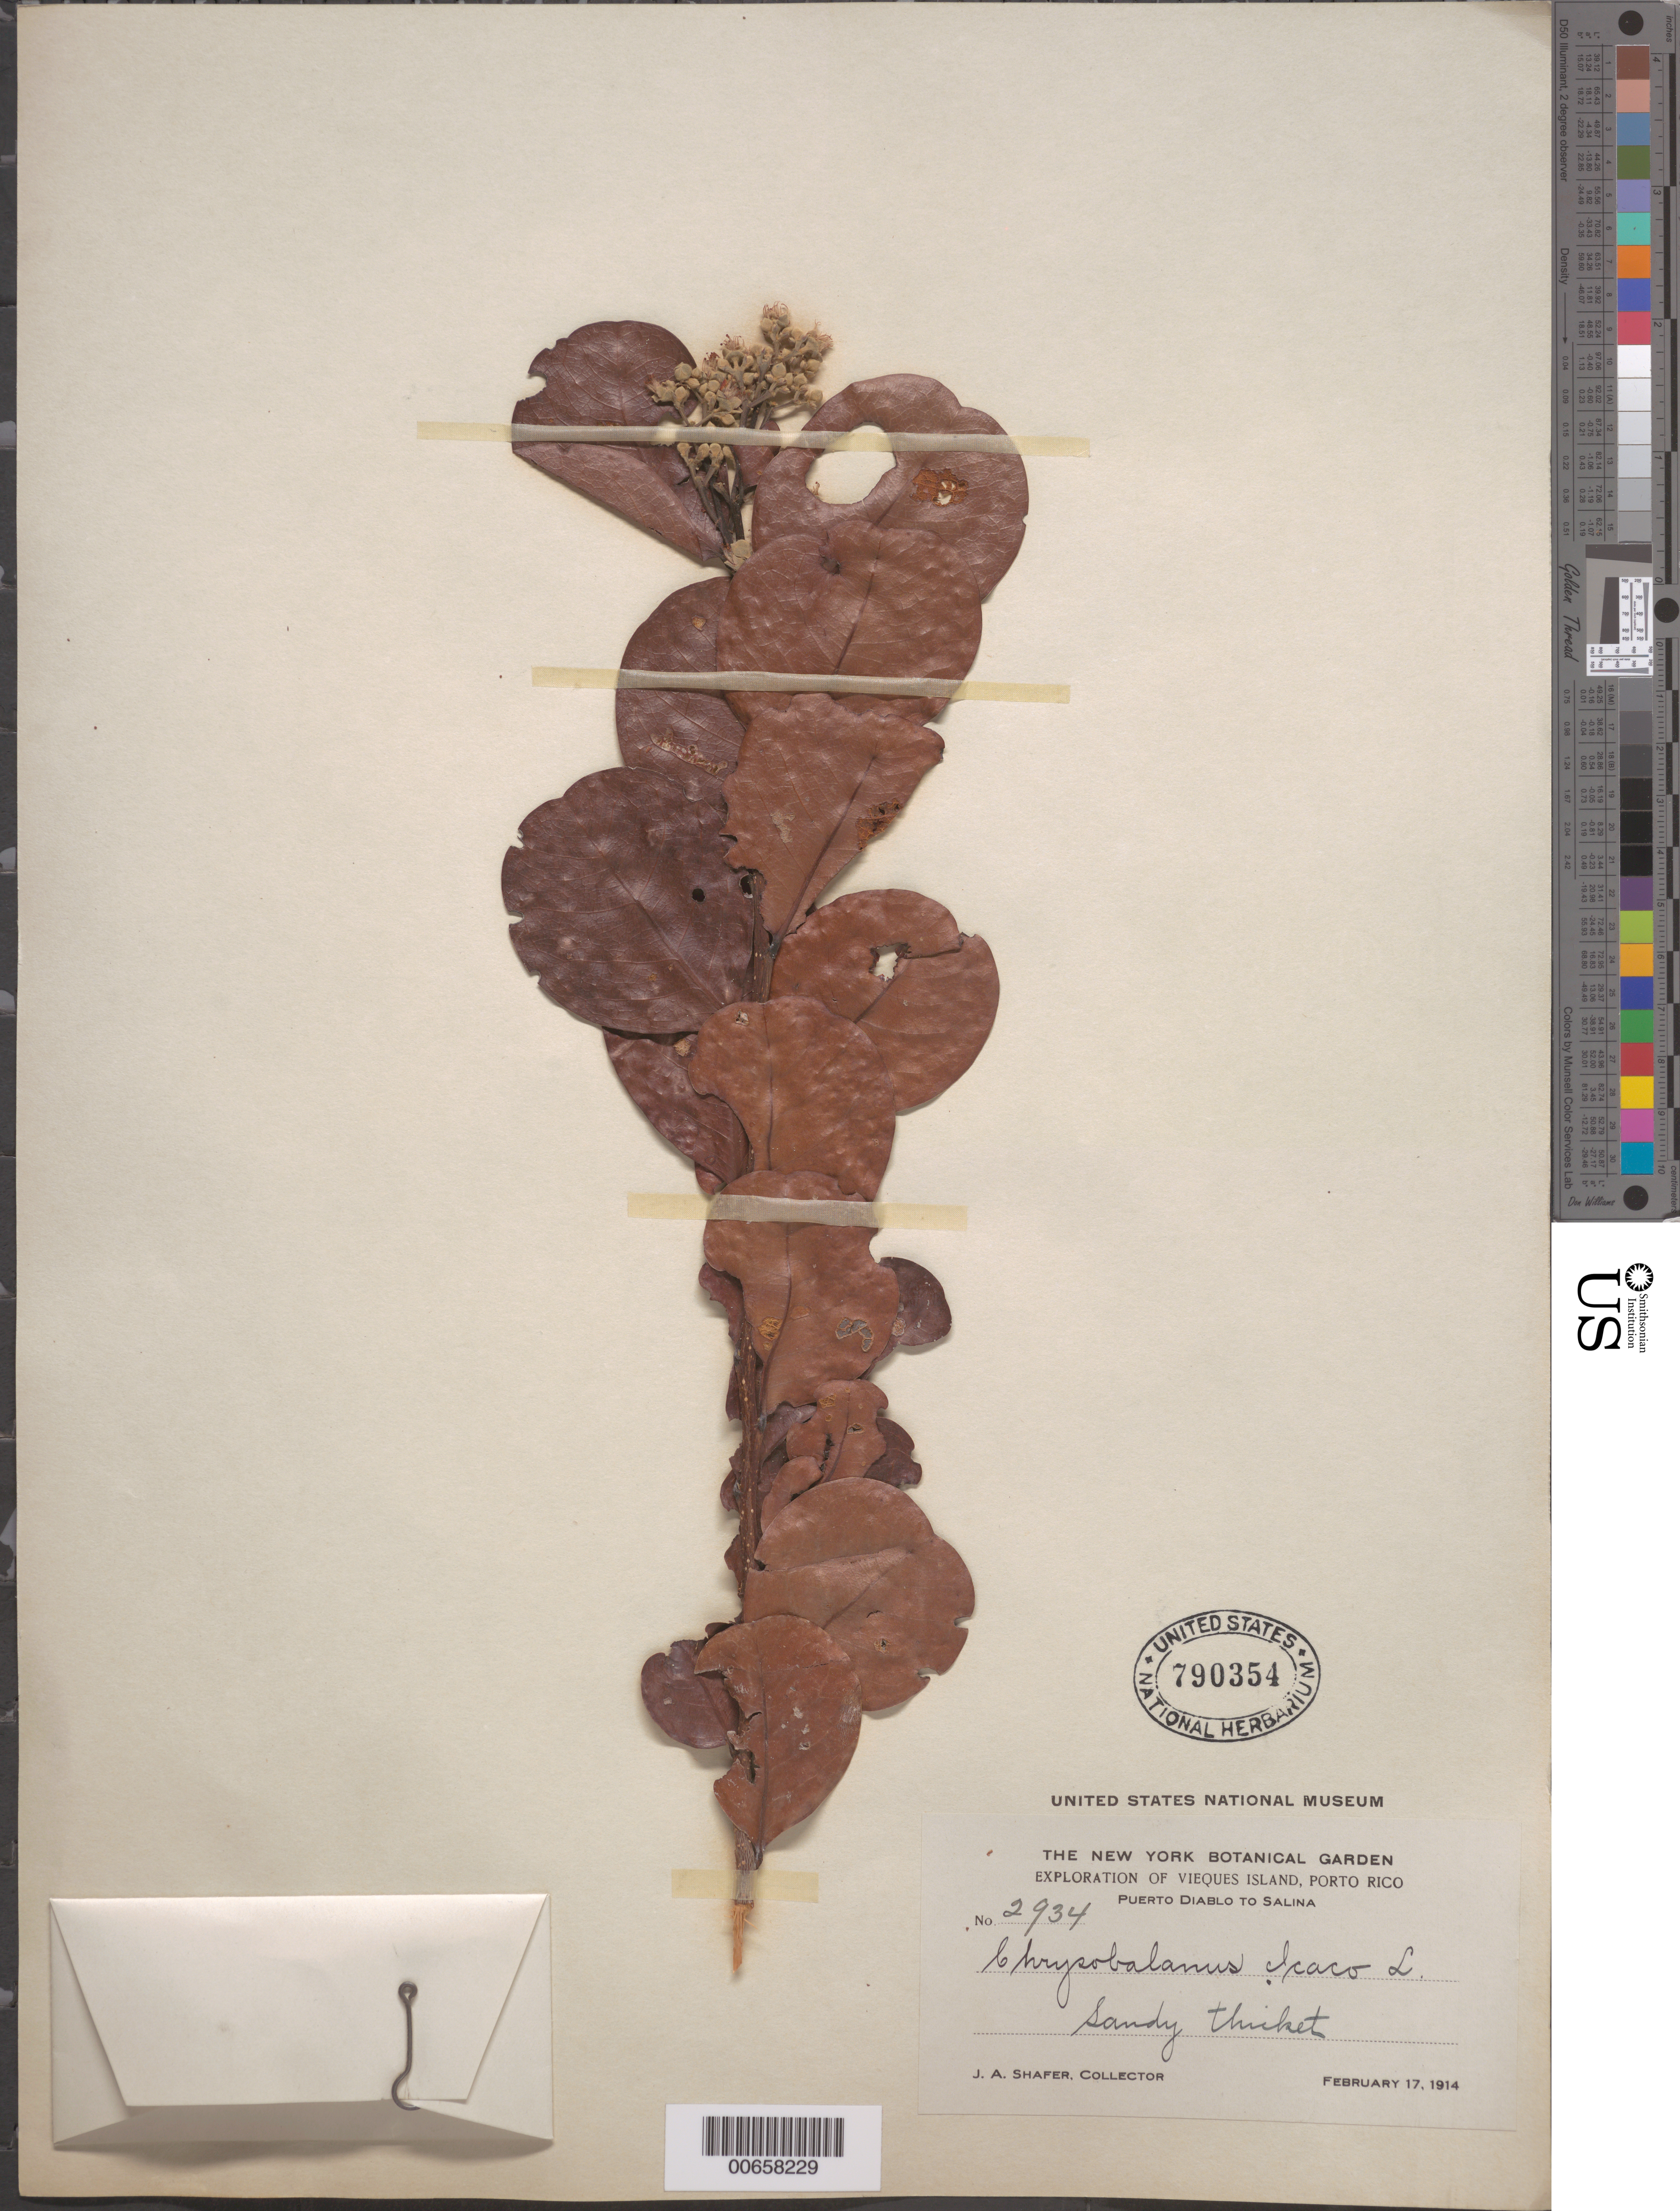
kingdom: Plantae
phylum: Tracheophyta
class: Magnoliopsida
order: Malpighiales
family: Chrysobalanaceae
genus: Chrysobalanus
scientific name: Chrysobalanus icaco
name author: L.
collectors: J. A. Shafer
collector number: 2934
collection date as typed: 17 Feb 1914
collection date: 1914-02-17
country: Puerto Rico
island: Vieques Island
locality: Puerto Diablo to Salina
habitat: Sandy thicket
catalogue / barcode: US 790354